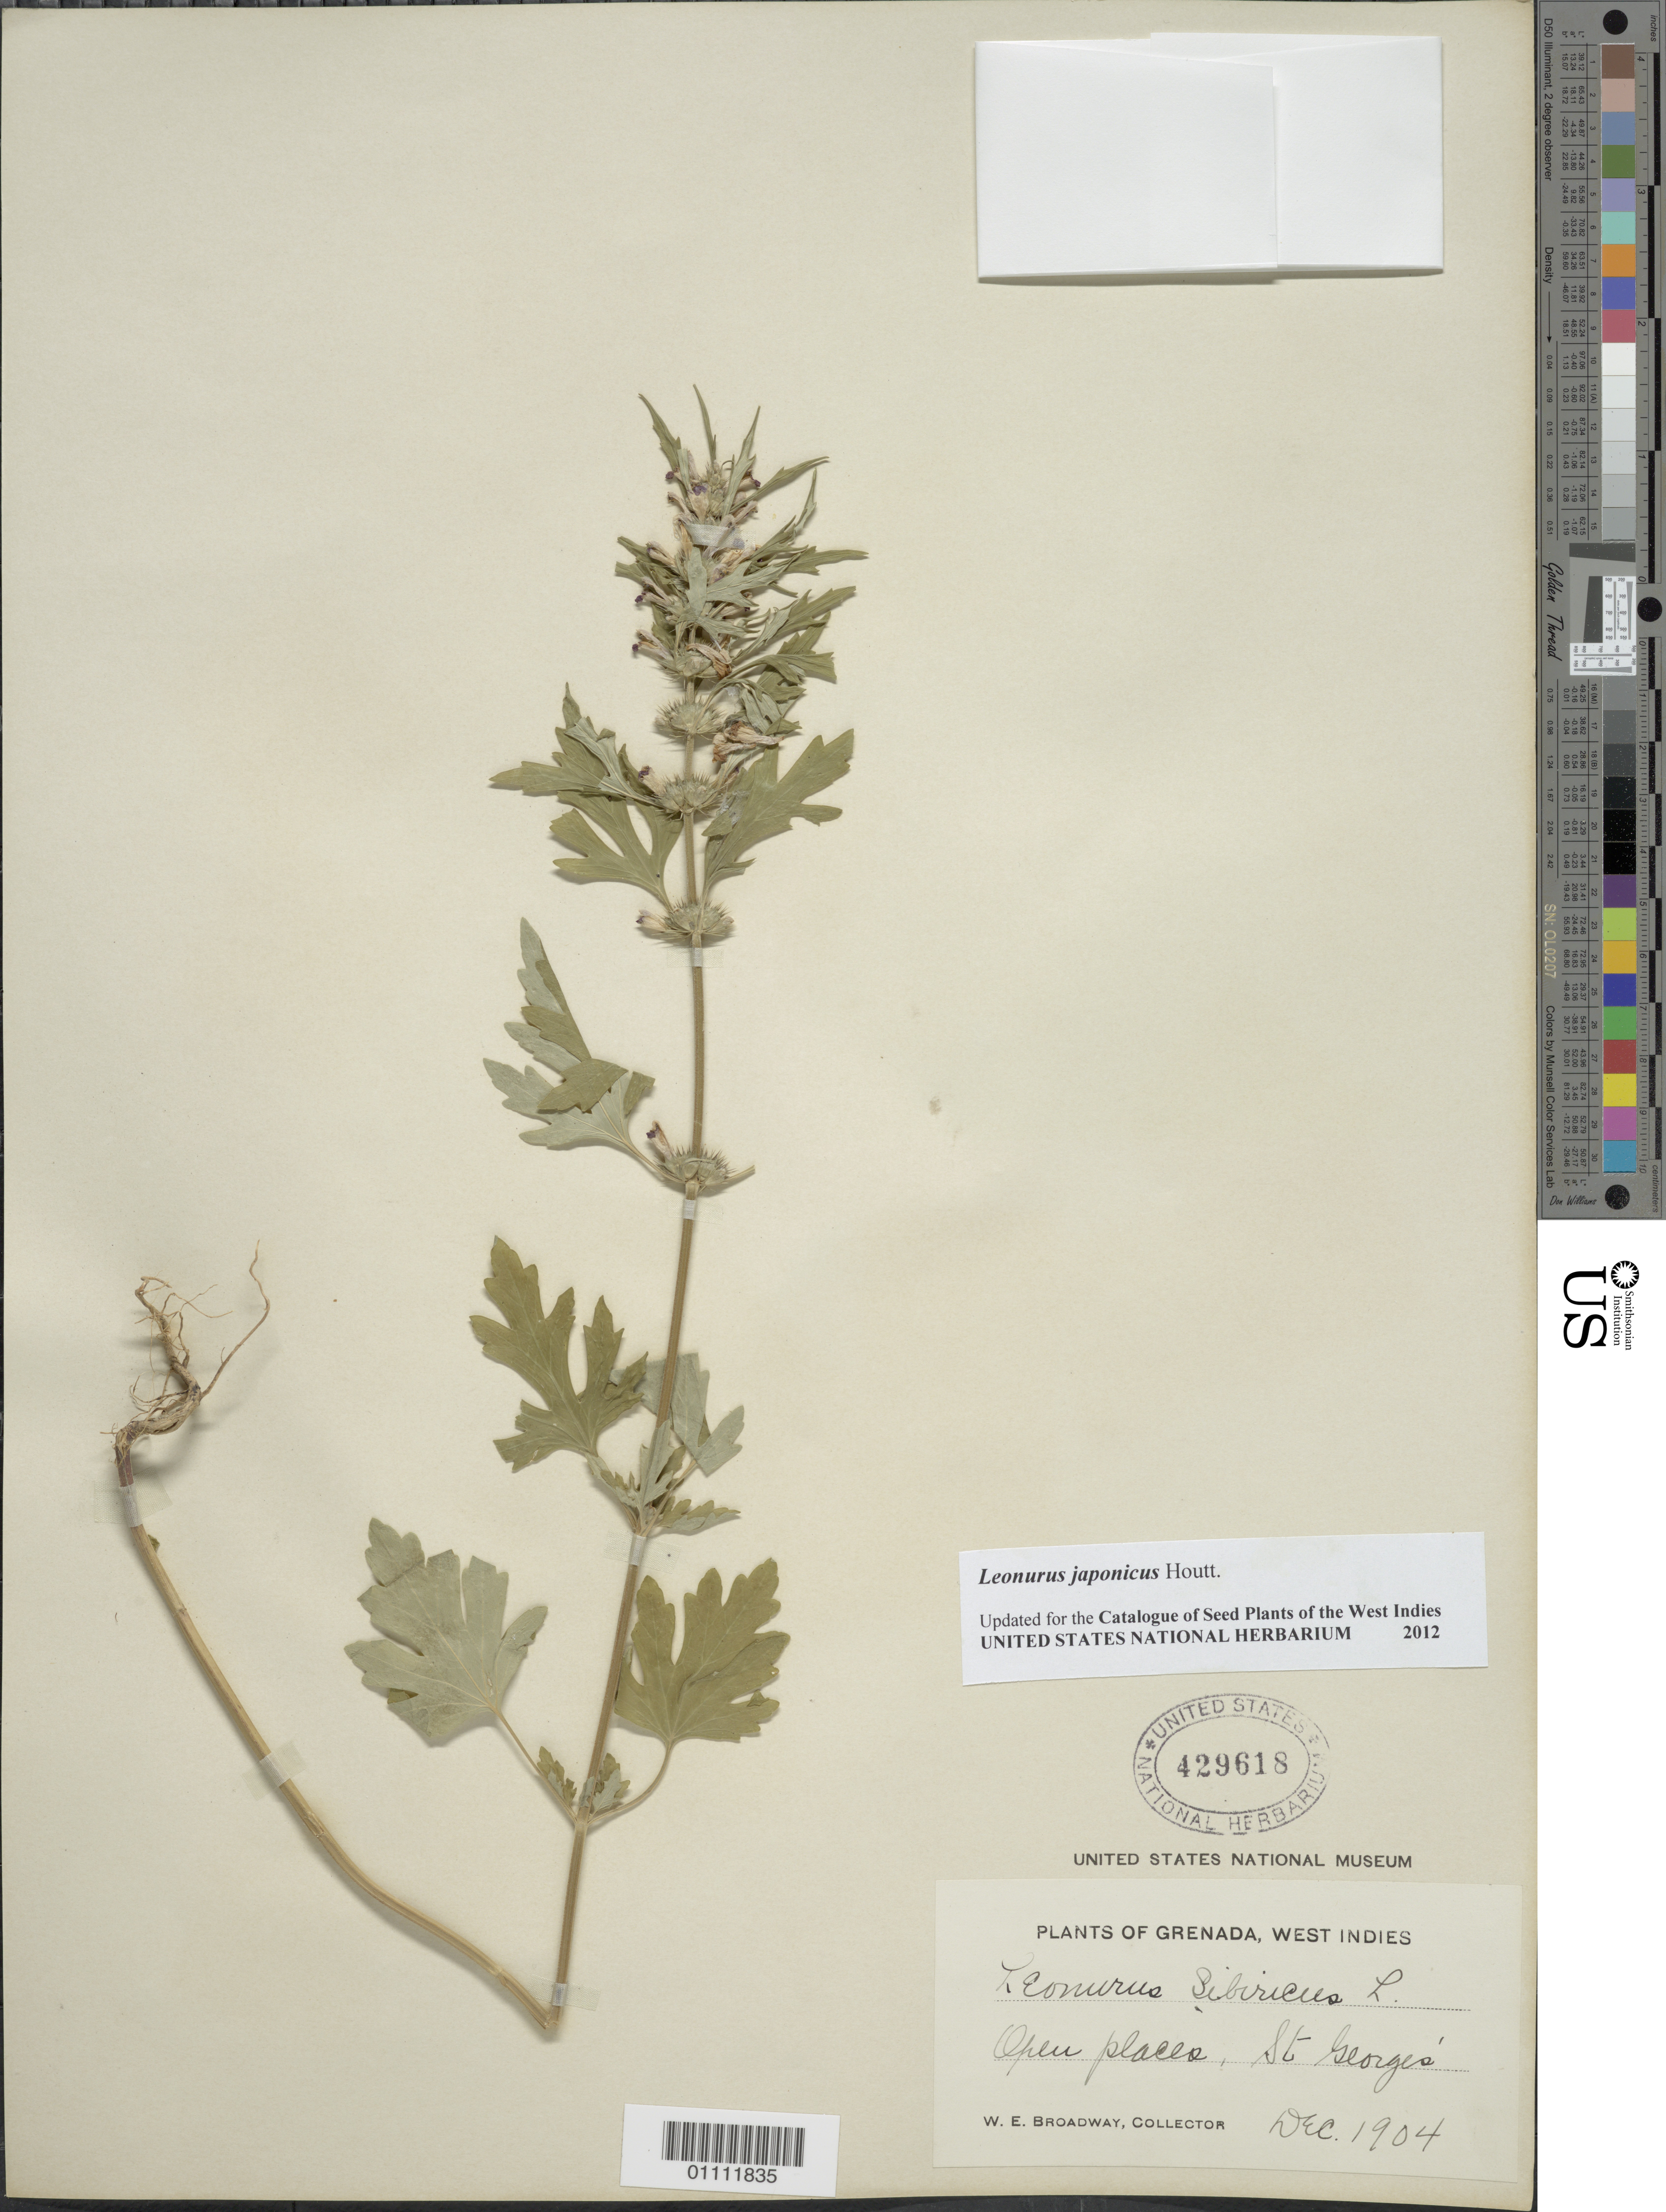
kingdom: Plantae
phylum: Tracheophyta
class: Magnoliopsida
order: Lamiales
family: Lamiaceae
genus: Leonurus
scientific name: Leonurus japonicus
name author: Houtt.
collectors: W. E. Broadway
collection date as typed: Dec 1904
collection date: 1904-12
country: Grenada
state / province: Saint George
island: Grenada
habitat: Open places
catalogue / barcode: US 429618